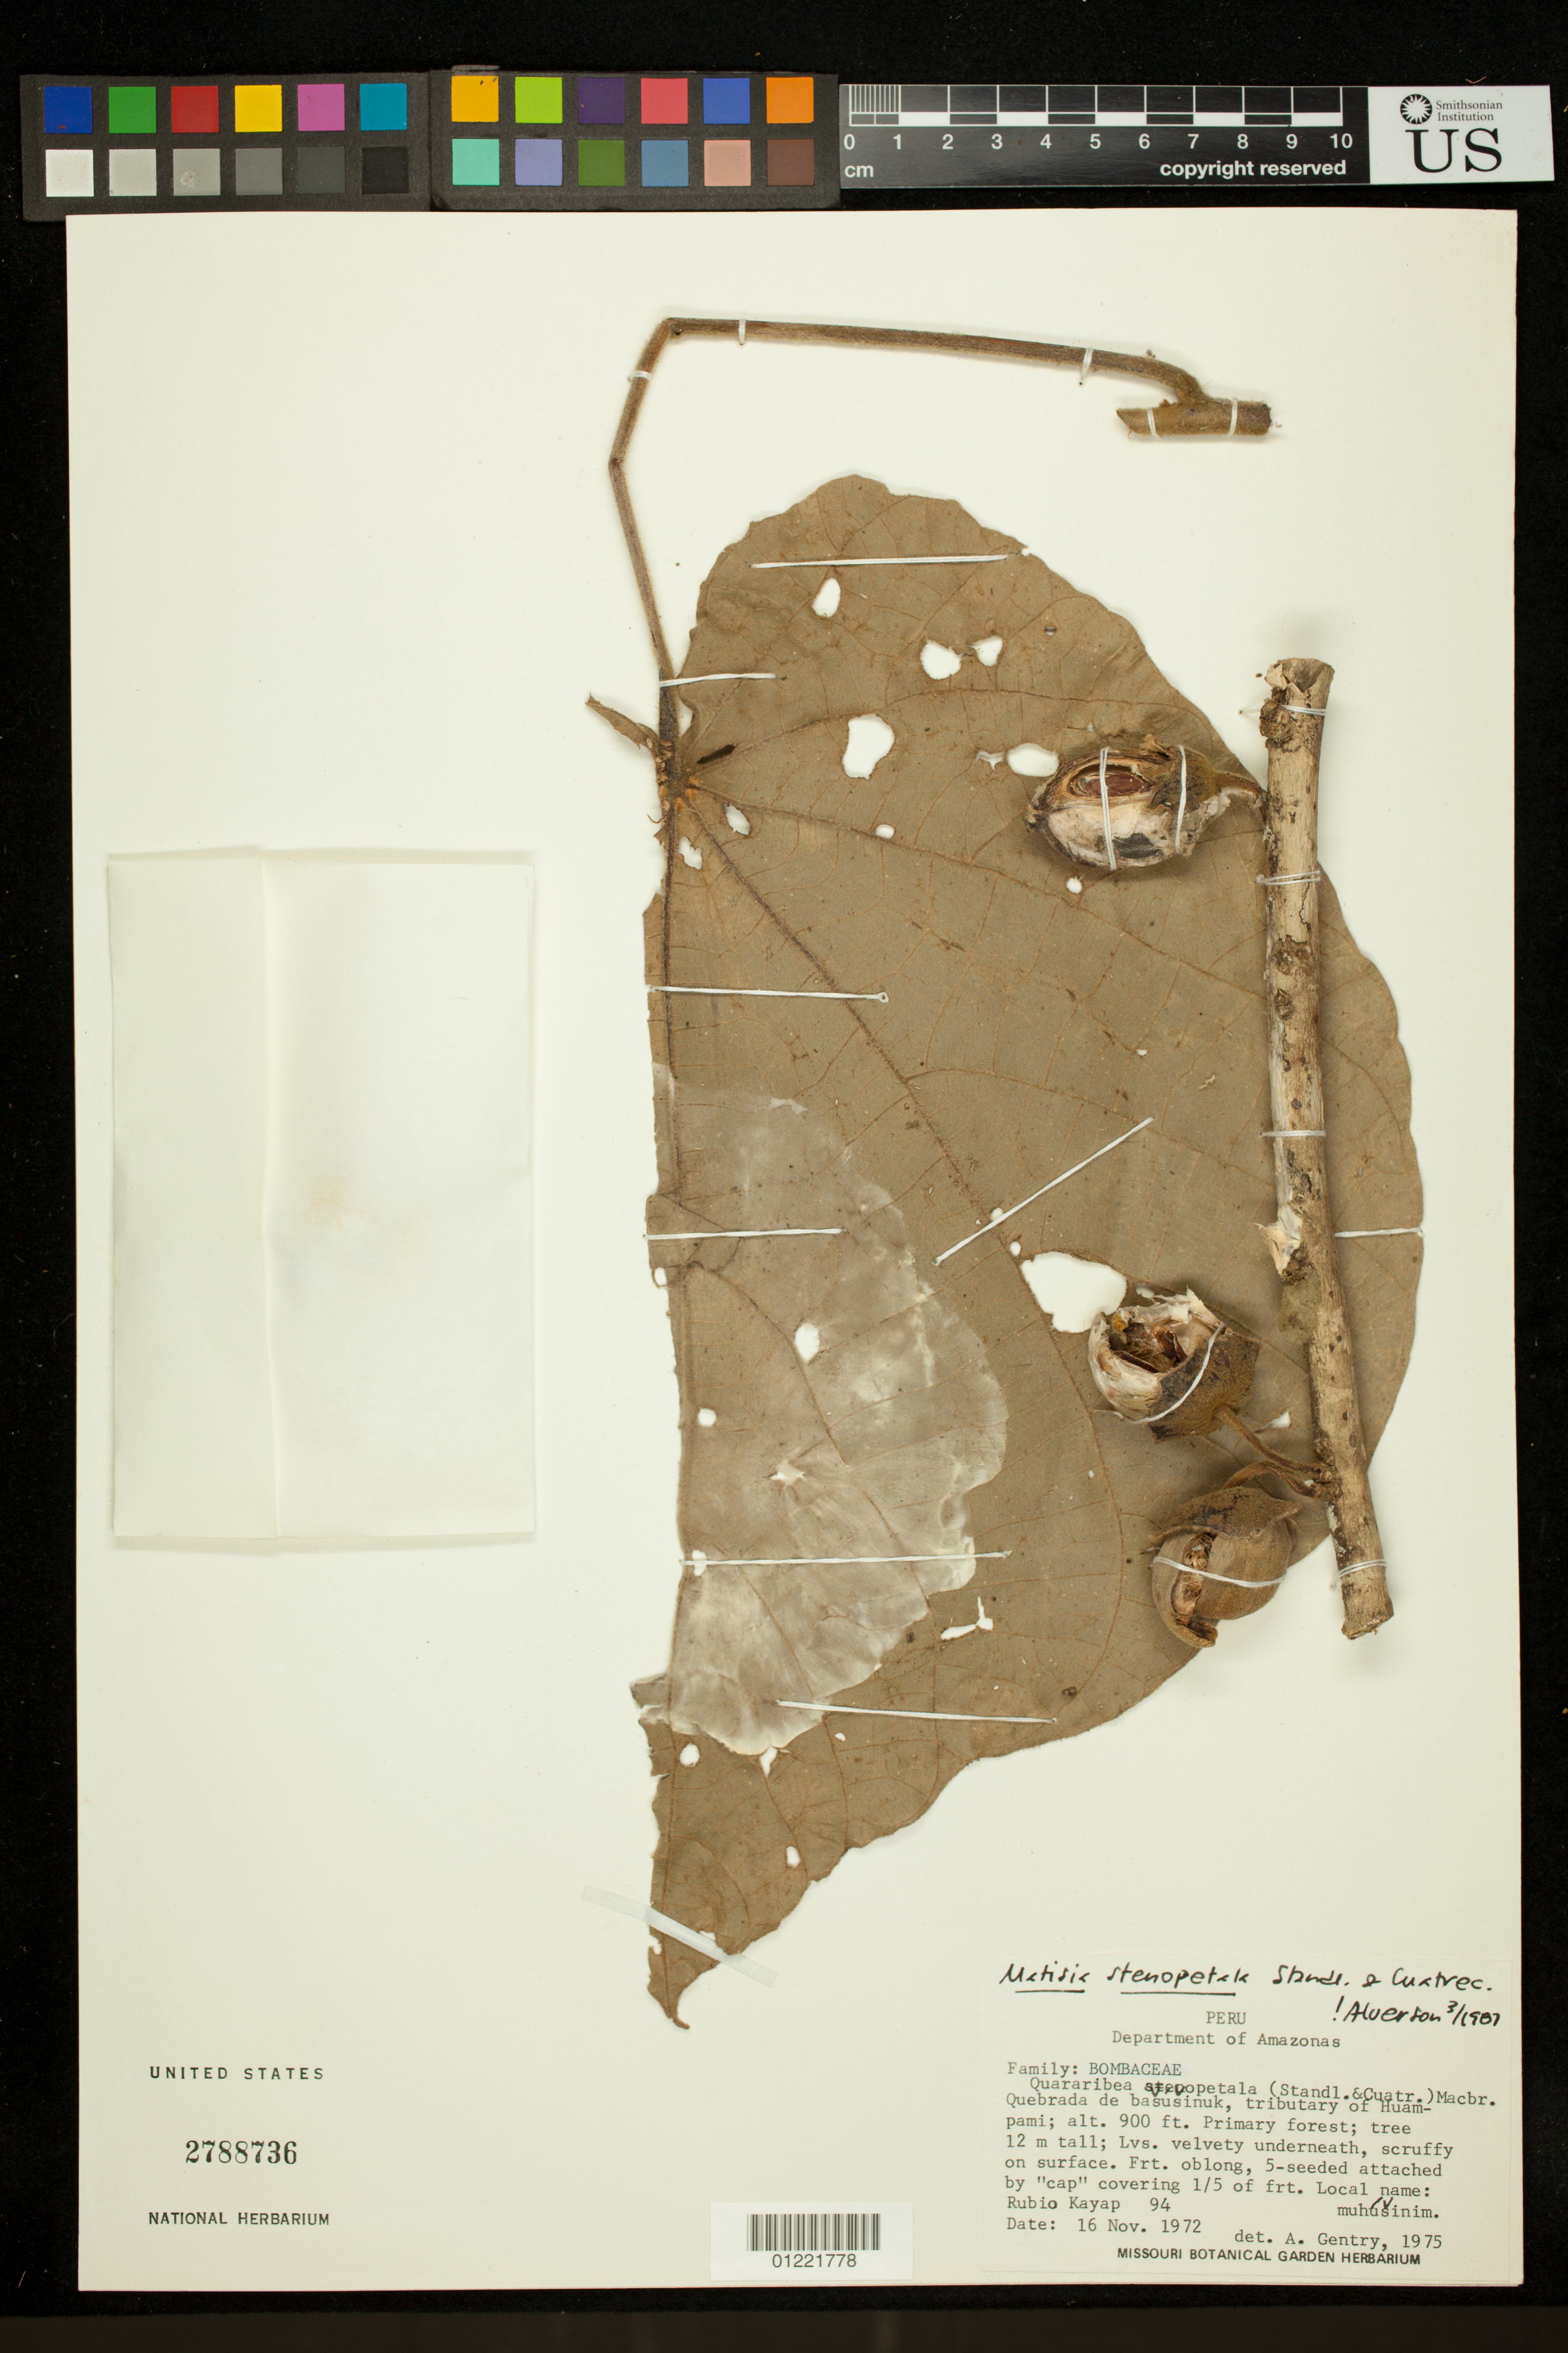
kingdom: Plantae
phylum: Tracheophyta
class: Magnoliopsida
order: Malvales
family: Malvaceae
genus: Matisia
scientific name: Matisia stenopetala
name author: Standl. & Cuatrec.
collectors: R. Kayap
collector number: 94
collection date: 1972-11-16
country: Peru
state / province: Lima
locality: Quebrada de Basusinuk, tributary of Huampami.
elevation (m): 274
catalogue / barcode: US 2788736